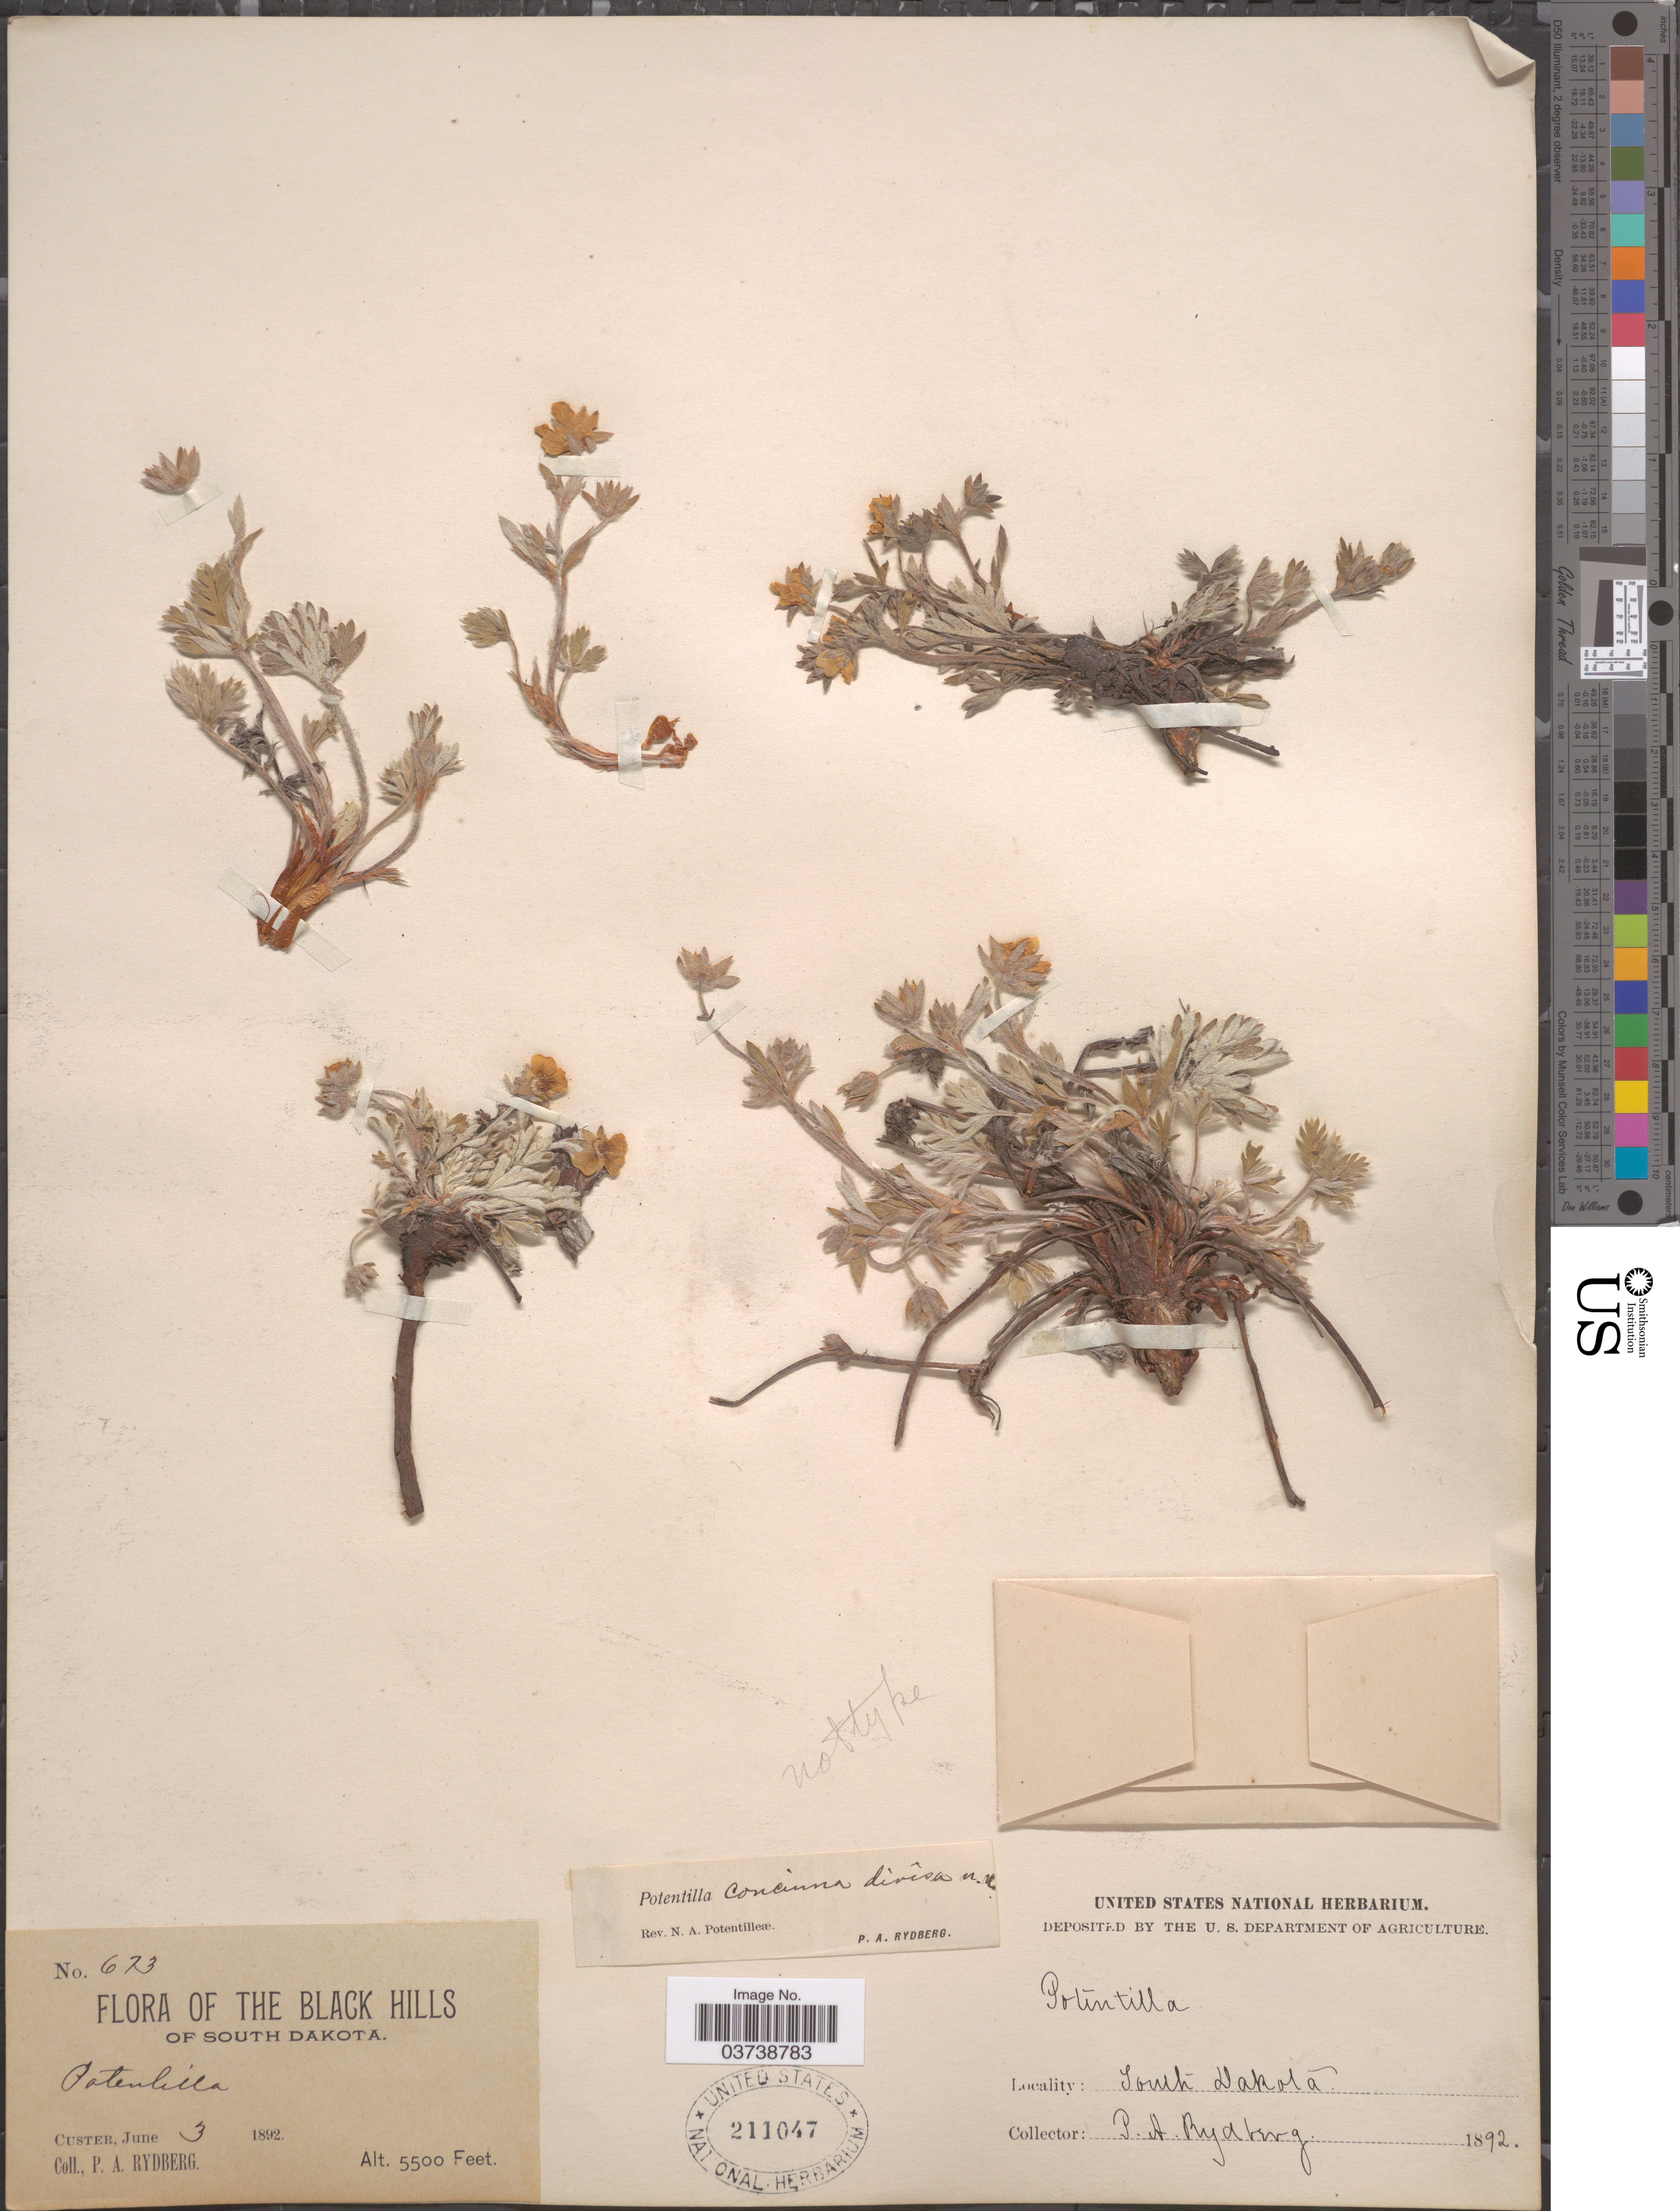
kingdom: Plantae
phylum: Tracheophyta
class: Magnoliopsida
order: Rosales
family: Rosaceae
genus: Potentilla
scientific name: Potentilla concinna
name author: Richardson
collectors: P. A. Rydberg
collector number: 673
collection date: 1892-06-03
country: United States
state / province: South Dakota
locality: The Black Hills. Custer.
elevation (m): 1676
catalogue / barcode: US 211047